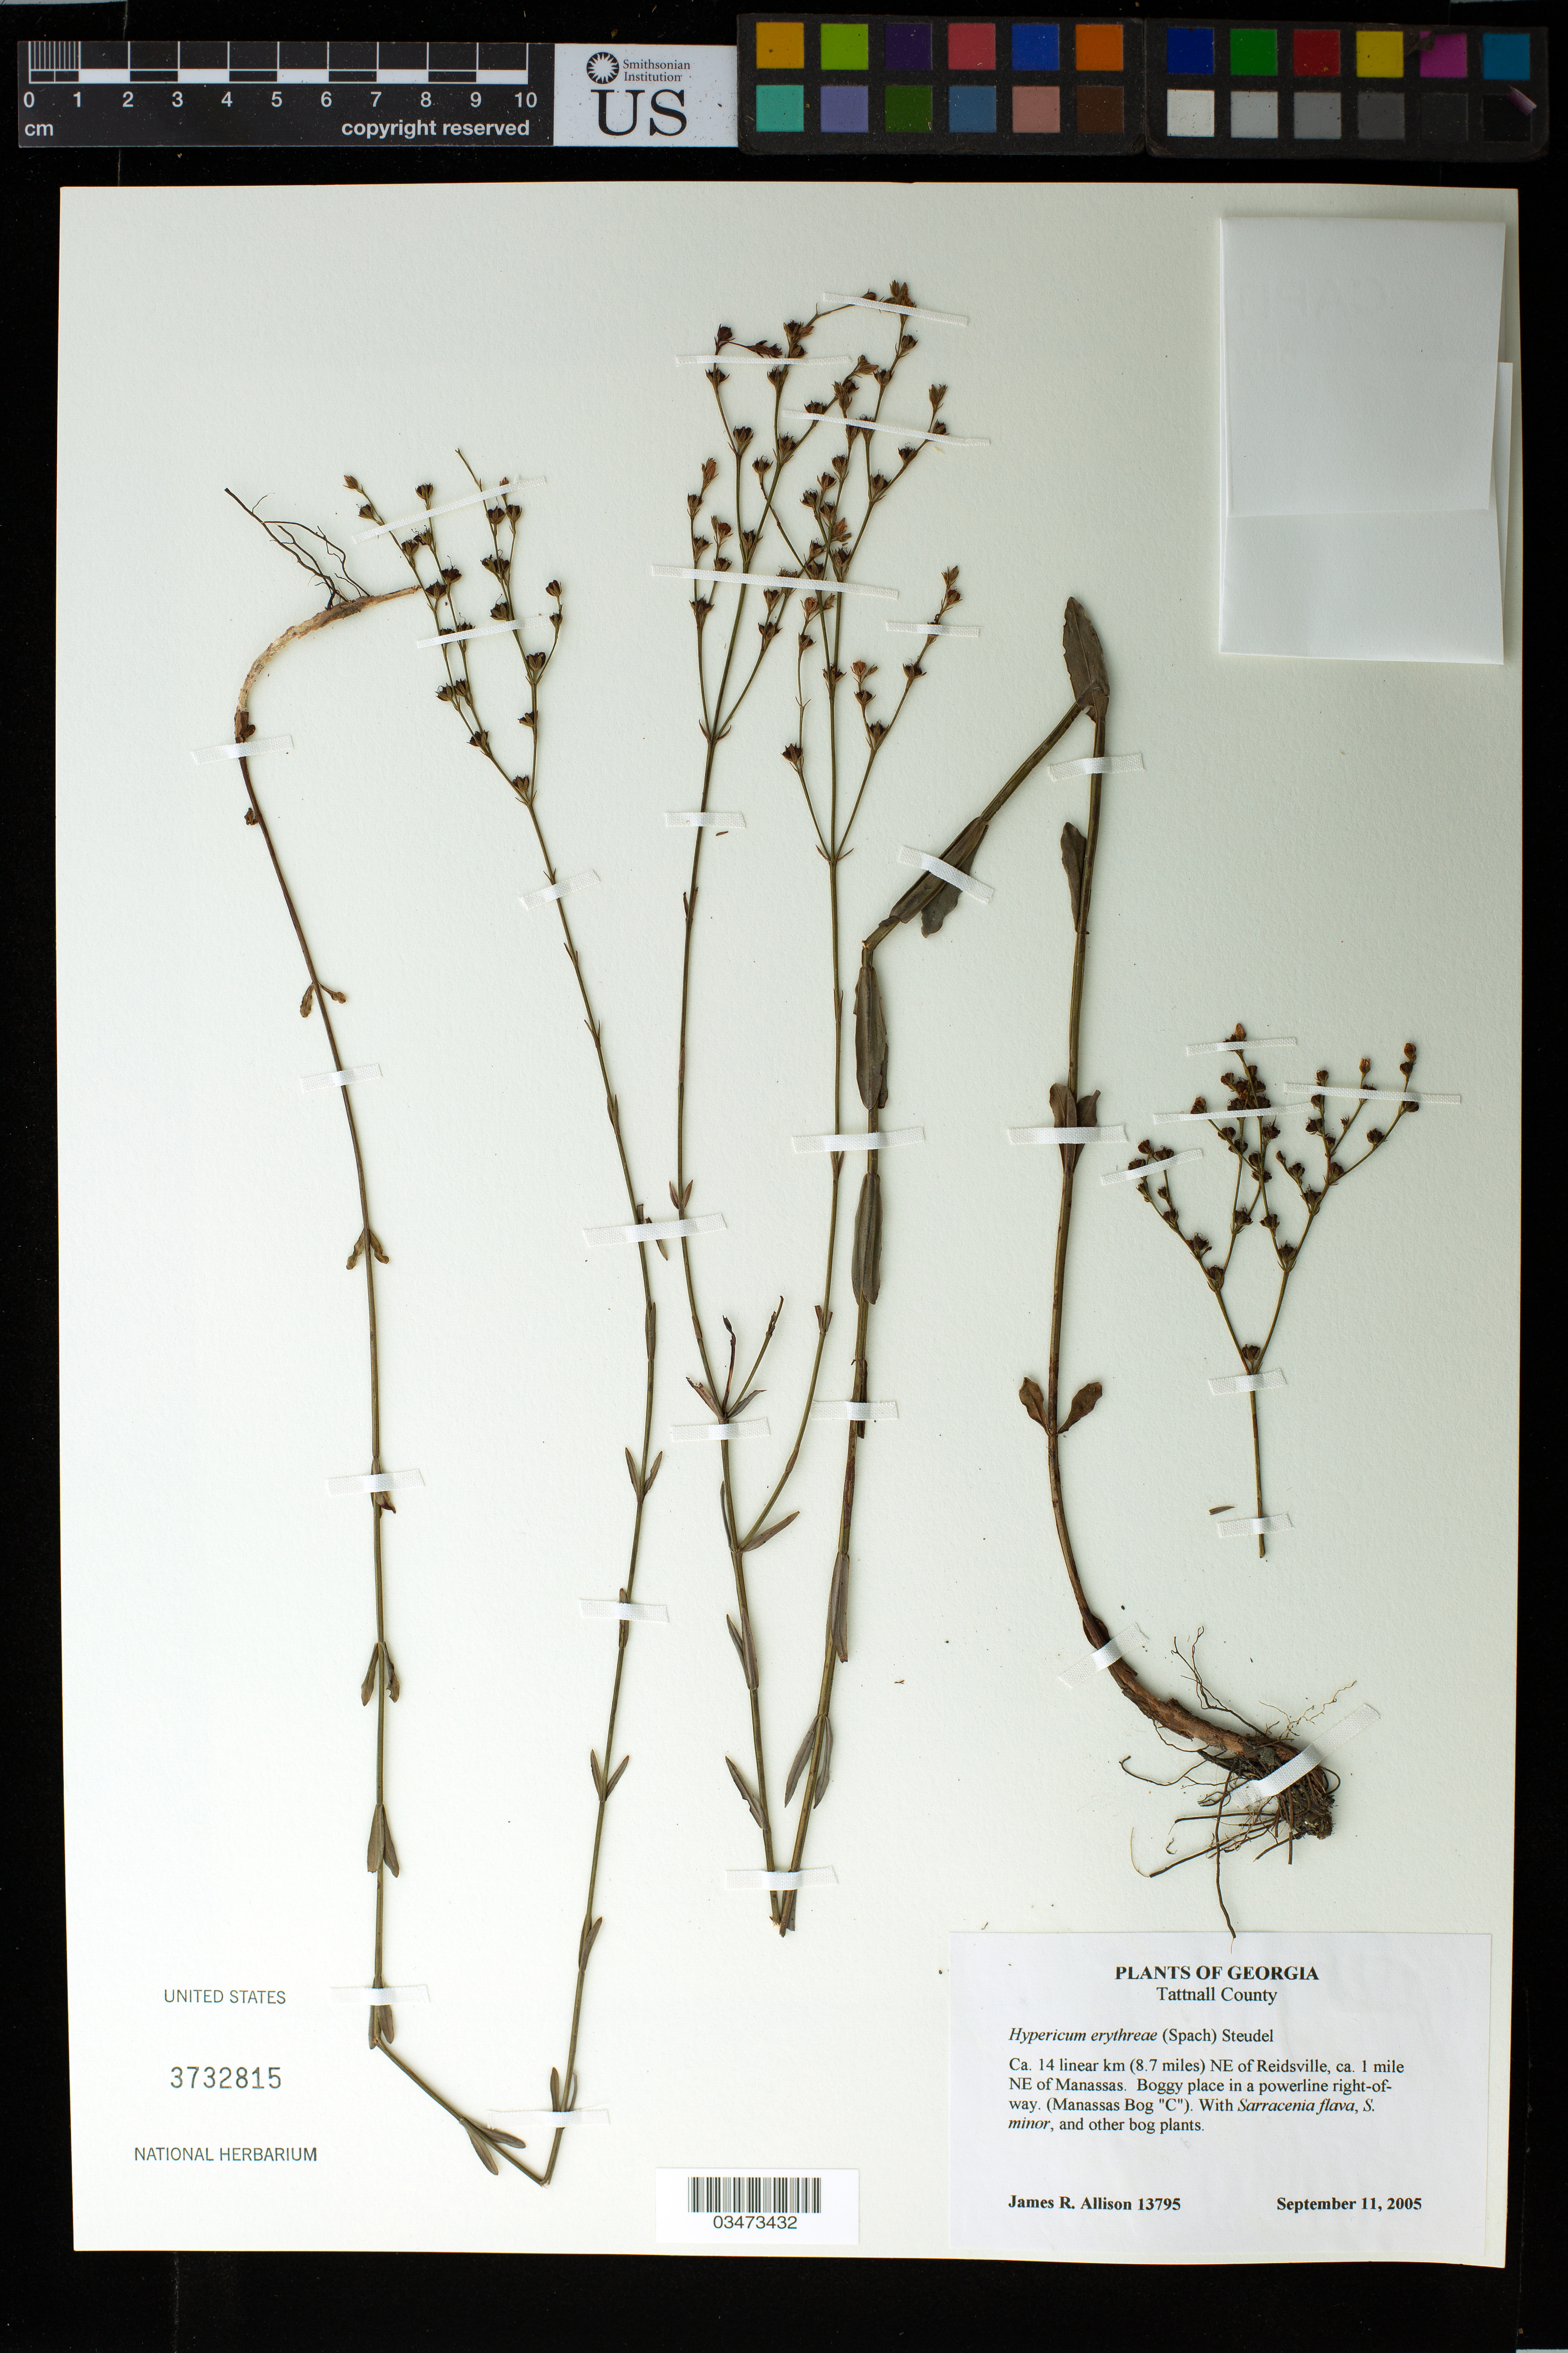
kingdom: Plantae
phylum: Tracheophyta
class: Magnoliopsida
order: Malpighiales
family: Hypericaceae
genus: Hypericum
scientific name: Hypericum erythreae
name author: (Spach) Steudel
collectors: J. R. Allison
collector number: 13795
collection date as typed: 11 Sep 2005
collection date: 2005-09-11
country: United States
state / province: Georgia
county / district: Tattnall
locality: Ca. 14 linear km (8.7 miles) NE of Reidsville, ca. 1 mile NE of Manassas. Boggy place in a powerline righ-of-way. (Manassas Bog "C").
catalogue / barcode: US 3732815